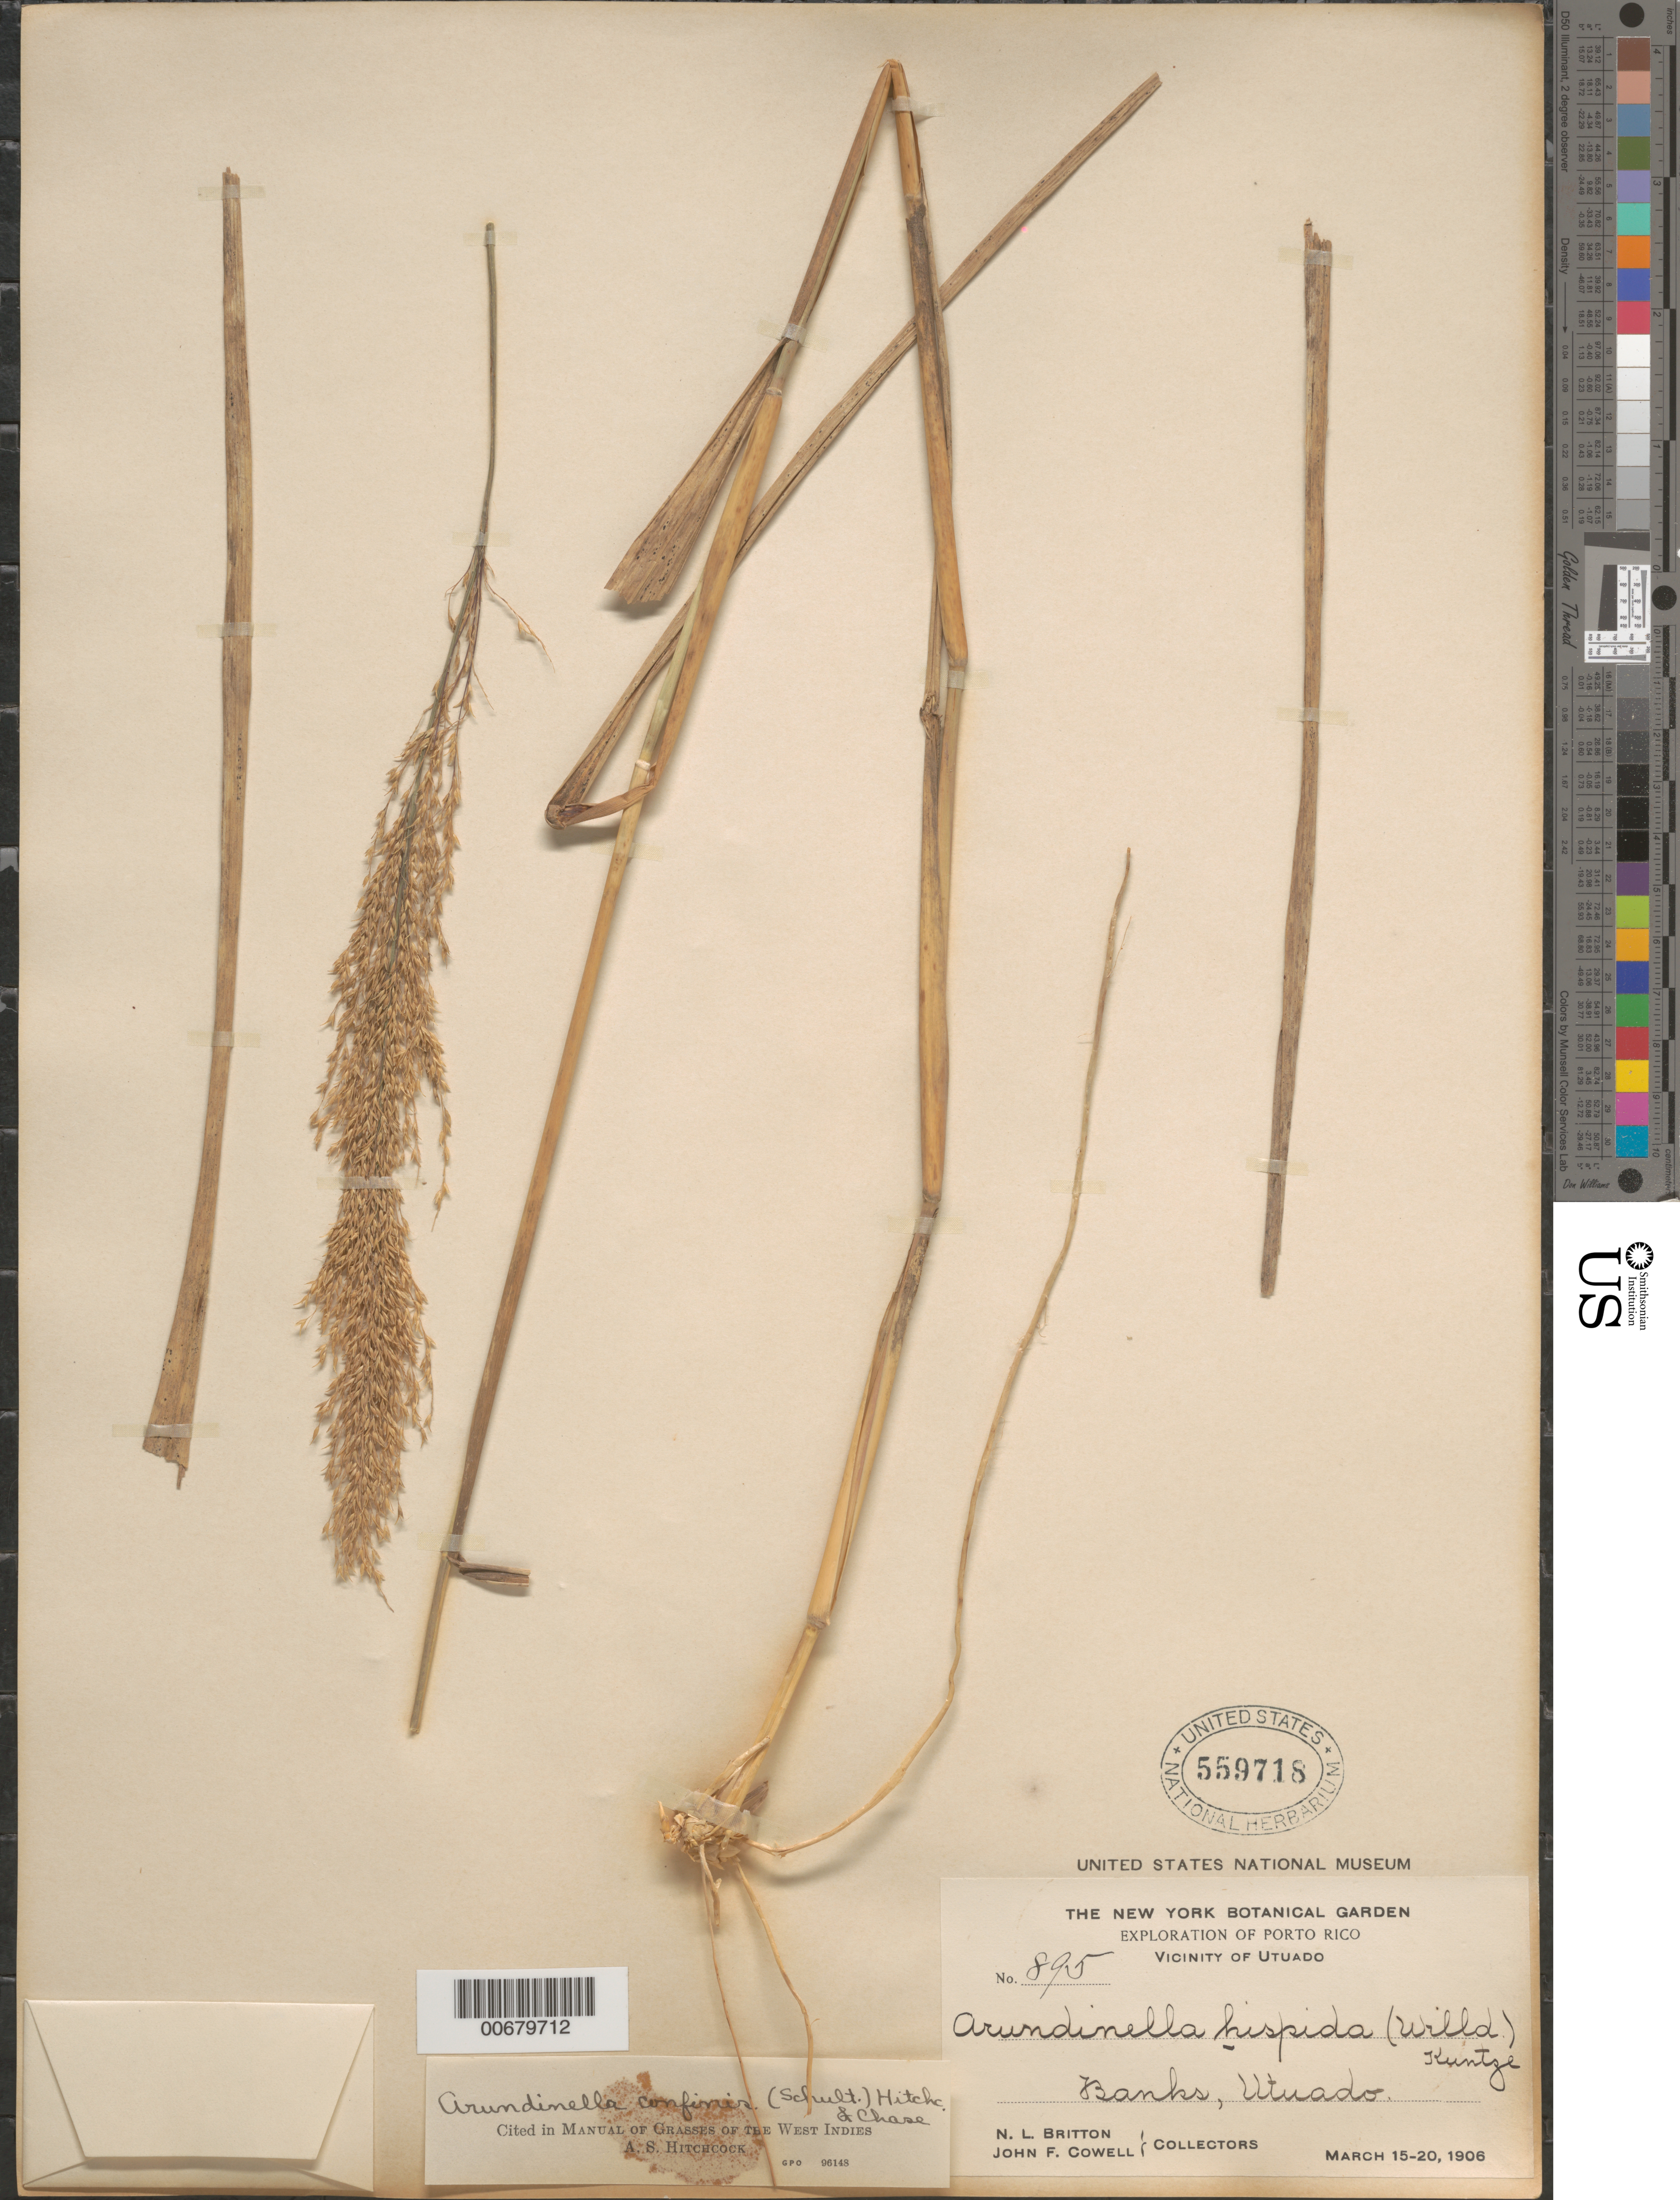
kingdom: Plantae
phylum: Tracheophyta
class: Liliopsida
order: Poales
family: Poaceae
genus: Arundinella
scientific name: Arundinella hispida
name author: (Humb. & Bonpl. ex Willd.) Kuntze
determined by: Hitchcock, Albert S.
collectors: N. Britton & J. F. Cowell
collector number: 895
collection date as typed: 15 Mar 1906 to 20 Mar 1906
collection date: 1906-03-15/1906-03-20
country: Puerto Rico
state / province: Utuado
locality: Utuado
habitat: Banks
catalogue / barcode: US 559718